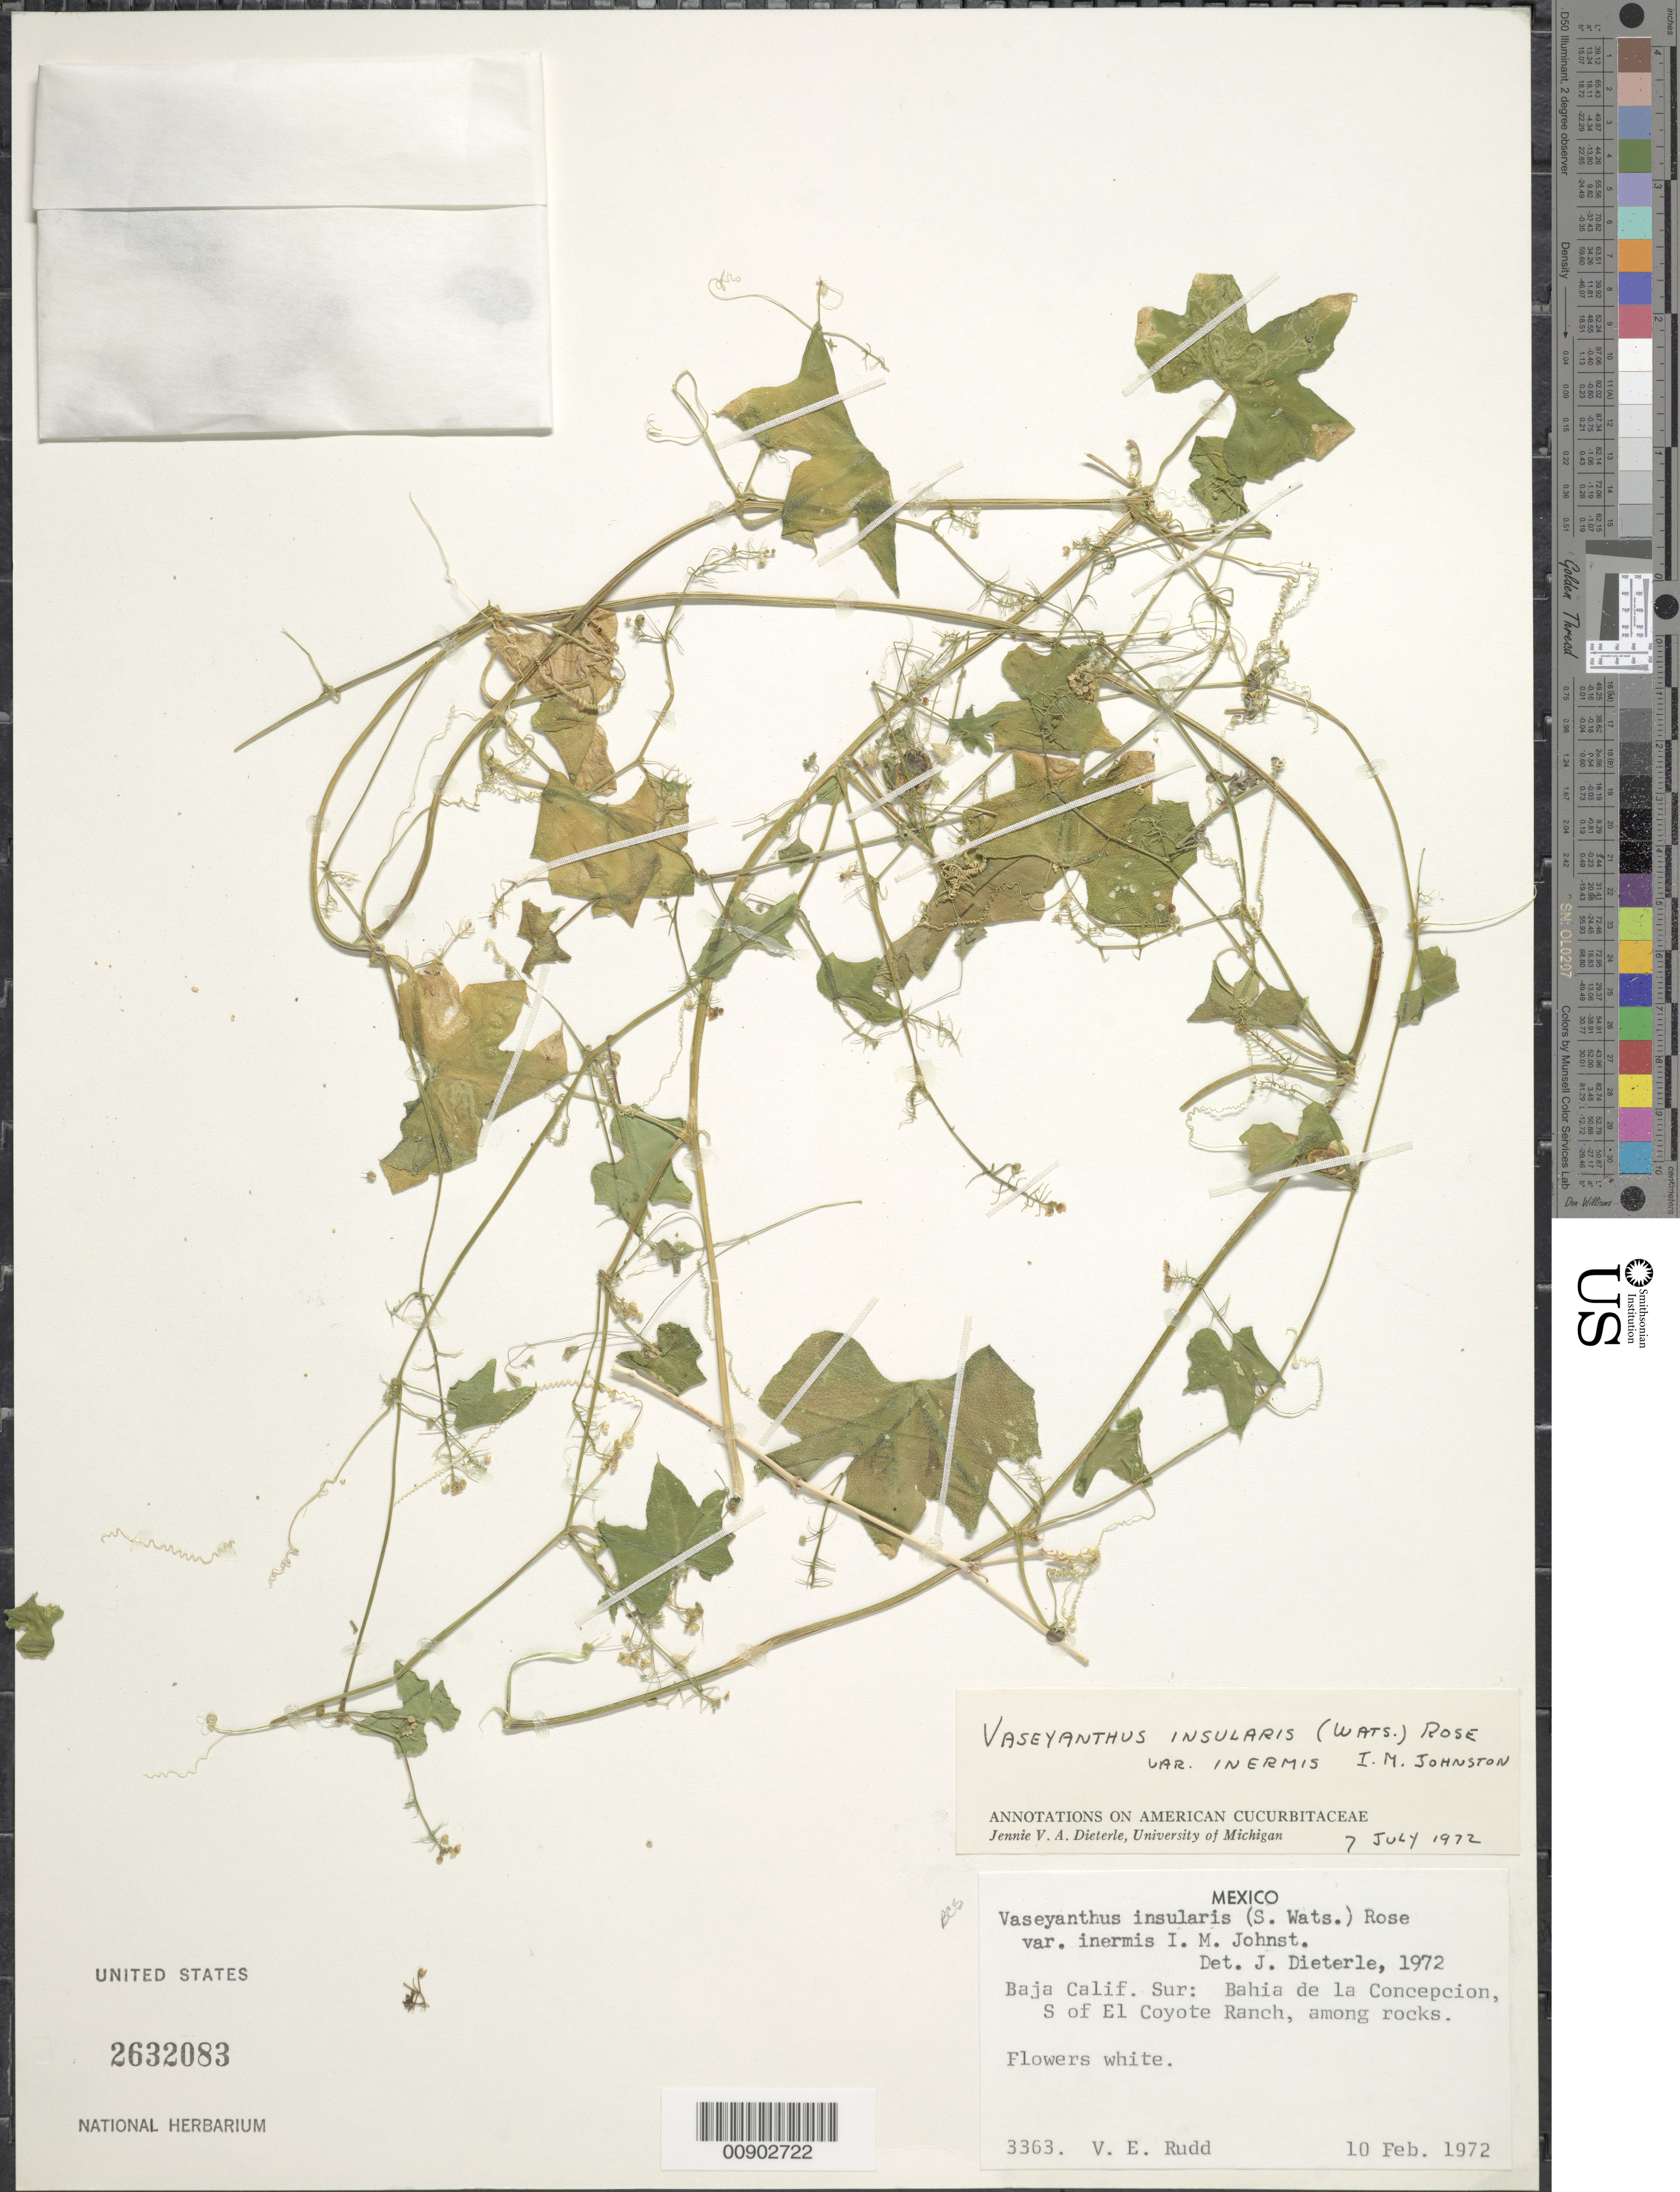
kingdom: Plantae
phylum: Tracheophyta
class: Magnoliopsida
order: Cucurbitales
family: Cucurbitaceae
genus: Echinopepon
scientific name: Echinopepon insularis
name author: S. Watson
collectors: V. E. Rudd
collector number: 3363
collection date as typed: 10 Feb 1972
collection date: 1972-02-10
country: Mexico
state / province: Baja California Sur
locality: Bahía de la Concepción, S of El Coyote Ranch.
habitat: Among rocks.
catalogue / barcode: US 2632083